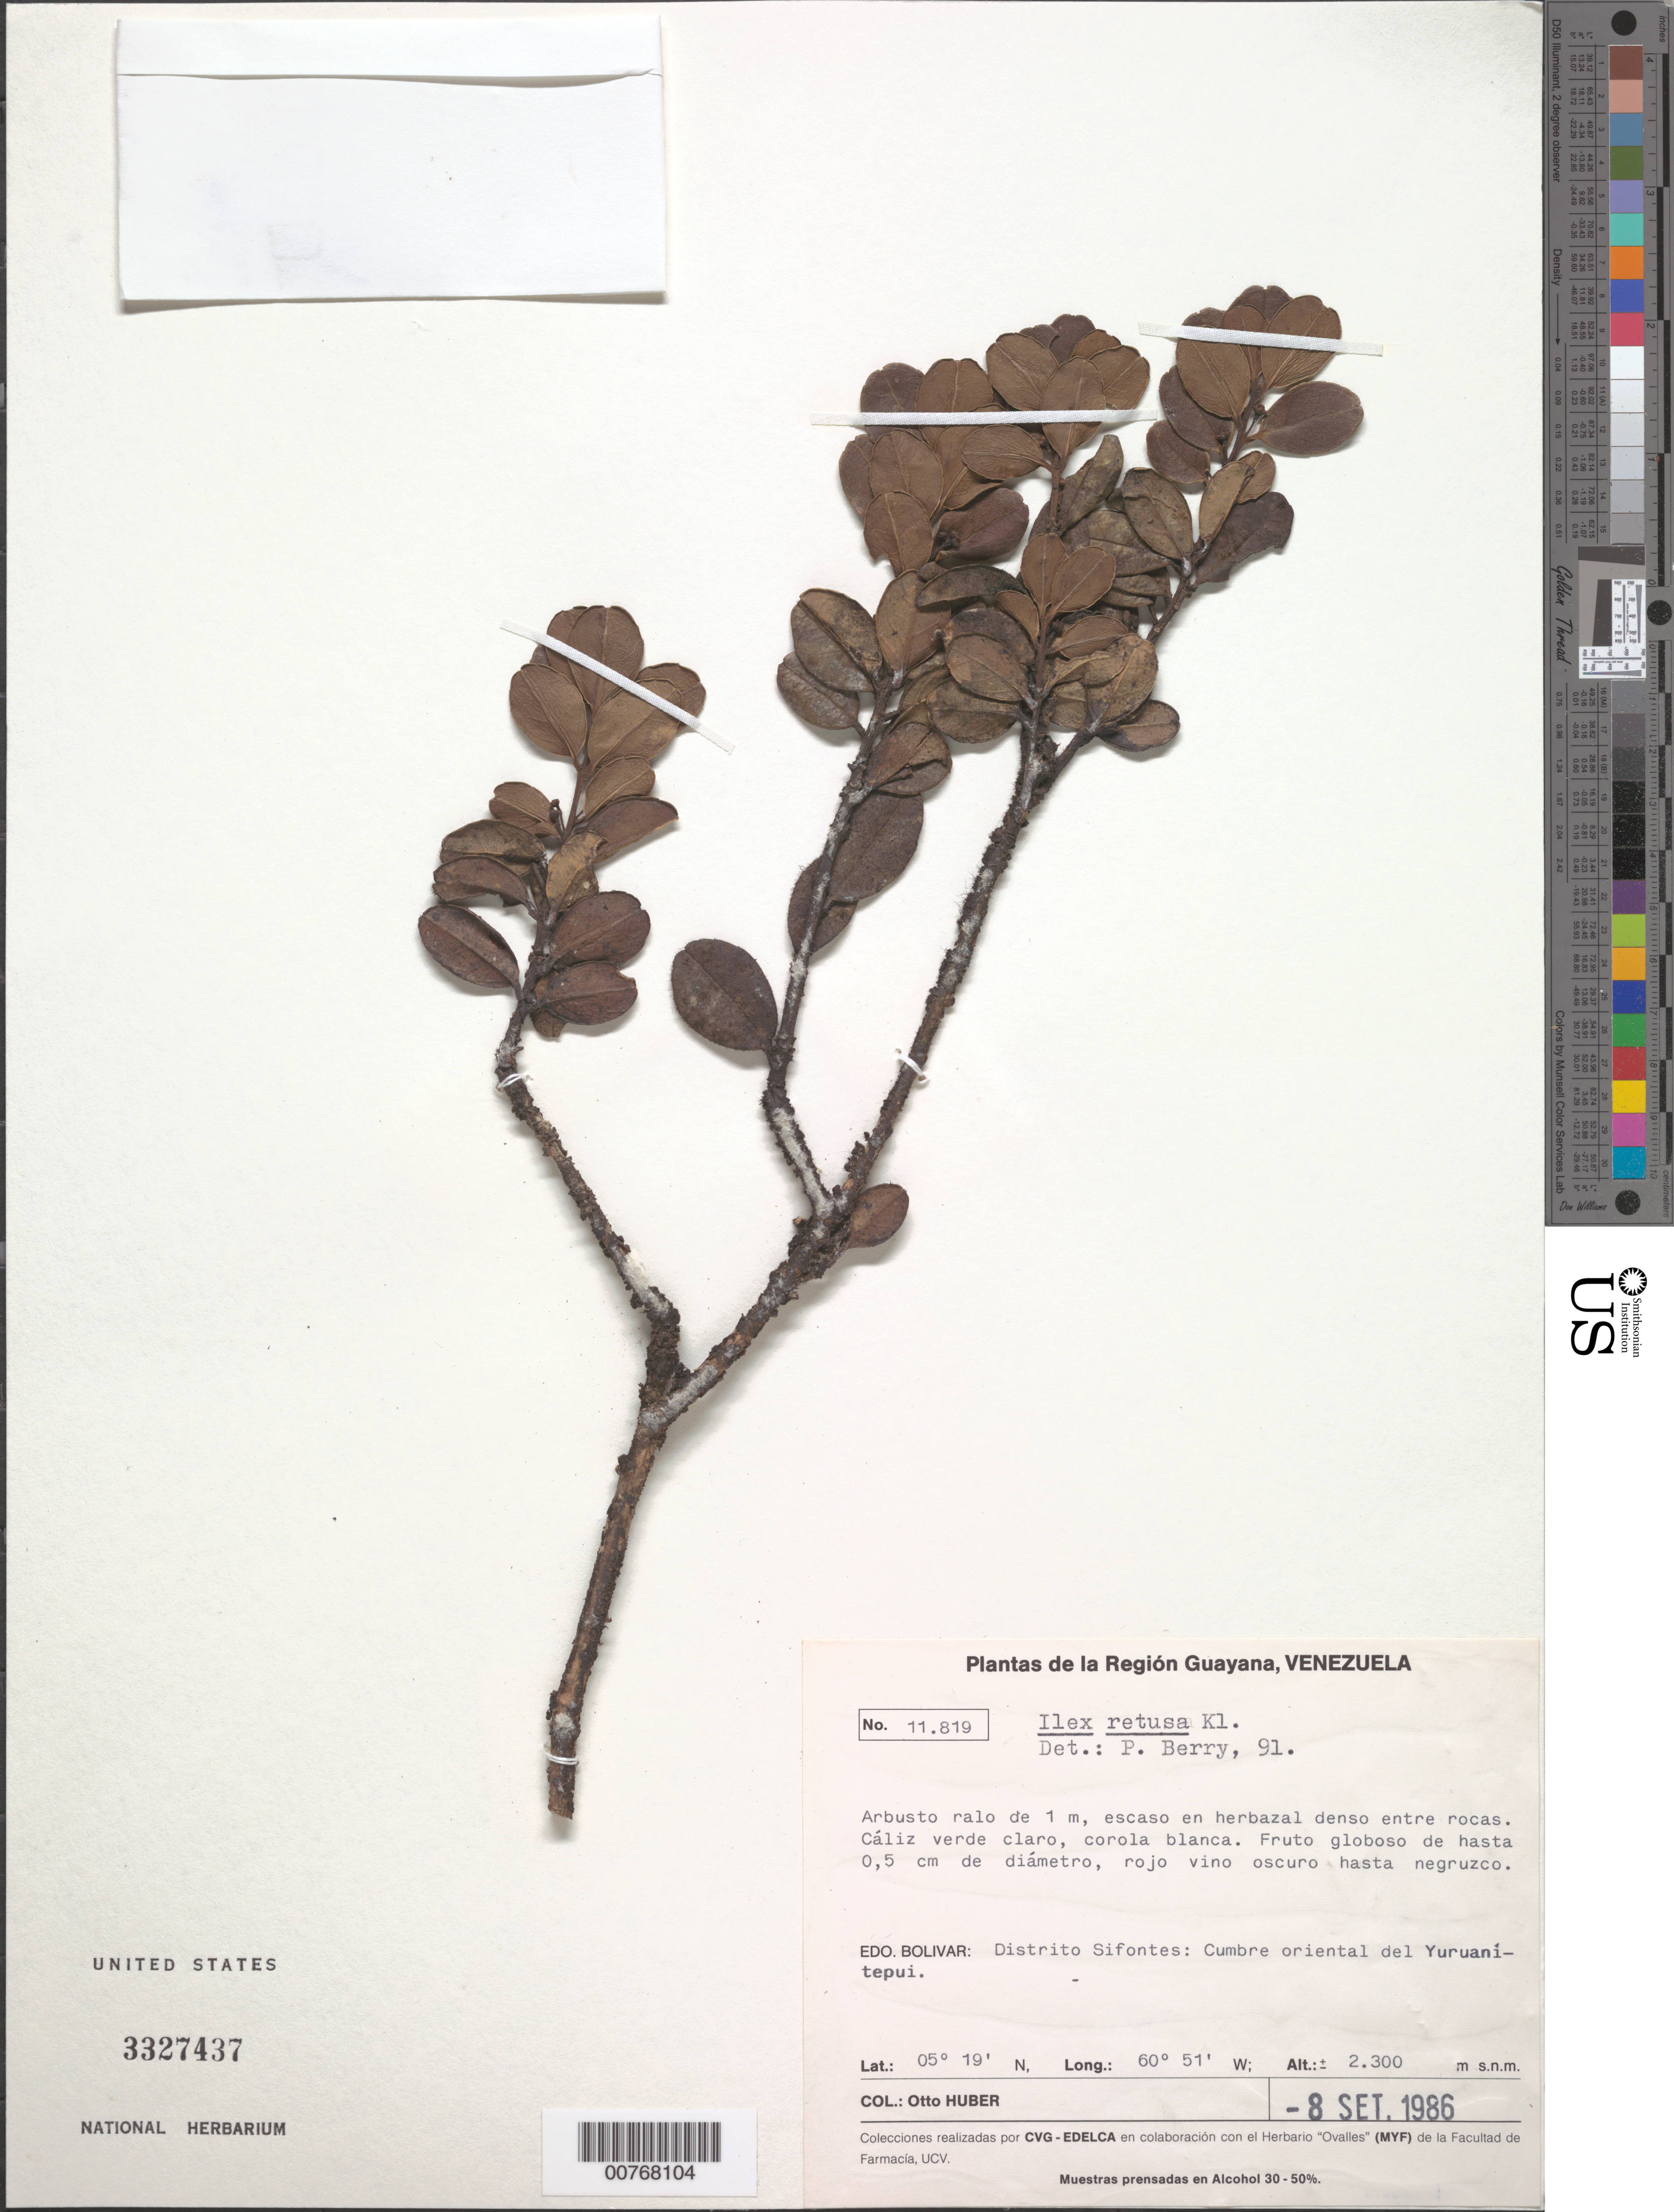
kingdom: Plantae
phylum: Tracheophyta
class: Magnoliopsida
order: Aquifoliales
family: Aquifoliaceae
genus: Ilex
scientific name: Ilex retusa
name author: Klotzsch ex Reissek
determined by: Berry, P. E., (WIS), University of Wisconsin - Madison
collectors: O. Huber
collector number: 11819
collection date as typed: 8-Sep-86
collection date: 1986-09-08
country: Venezuela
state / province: Bolívar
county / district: Sifontes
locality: Yuruani-tepuí, eastern summit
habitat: Found in dense herbaceous vegetation on rock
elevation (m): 2300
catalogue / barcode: US 3327437